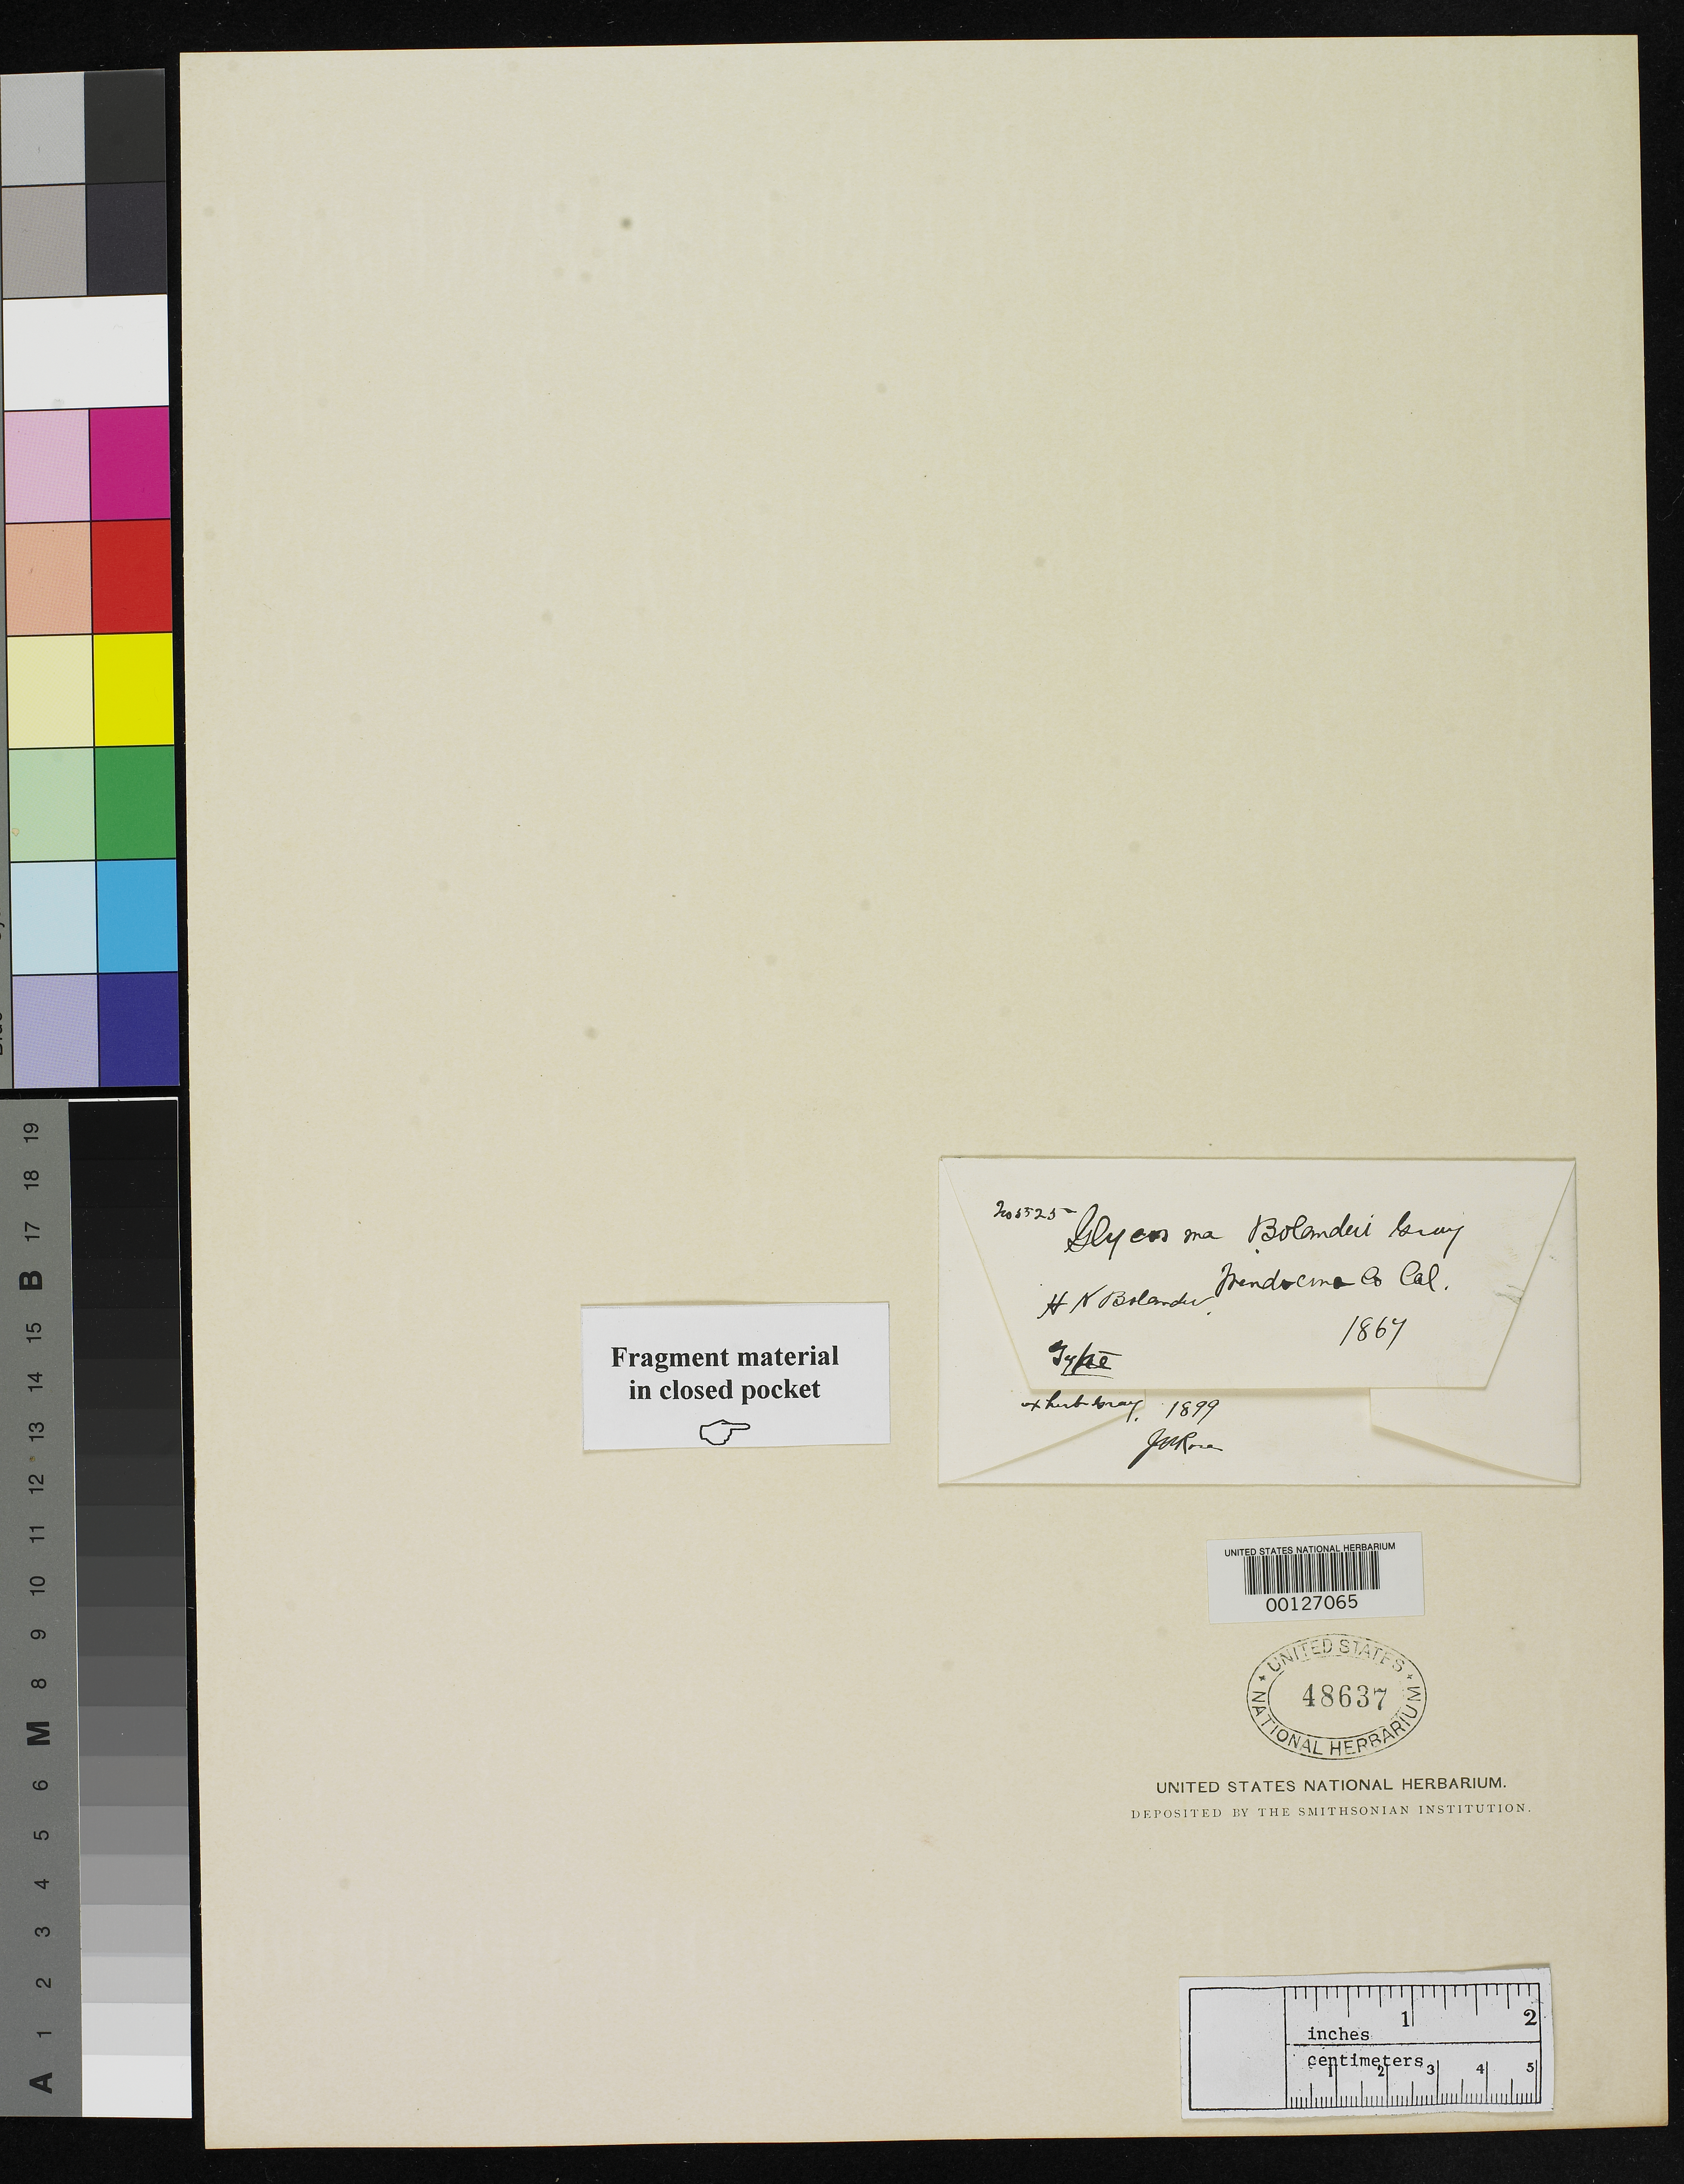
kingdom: Plantae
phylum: Tracheophyta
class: Magnoliopsida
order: Apiales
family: Apiaceae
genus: Myrrhis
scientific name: Myrrhis bolanderi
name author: A. Gray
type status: Type Collection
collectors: H. Bolander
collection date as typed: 1867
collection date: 1867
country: United States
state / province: California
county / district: Mendocino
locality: Lambert's Lake.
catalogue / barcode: US 48637